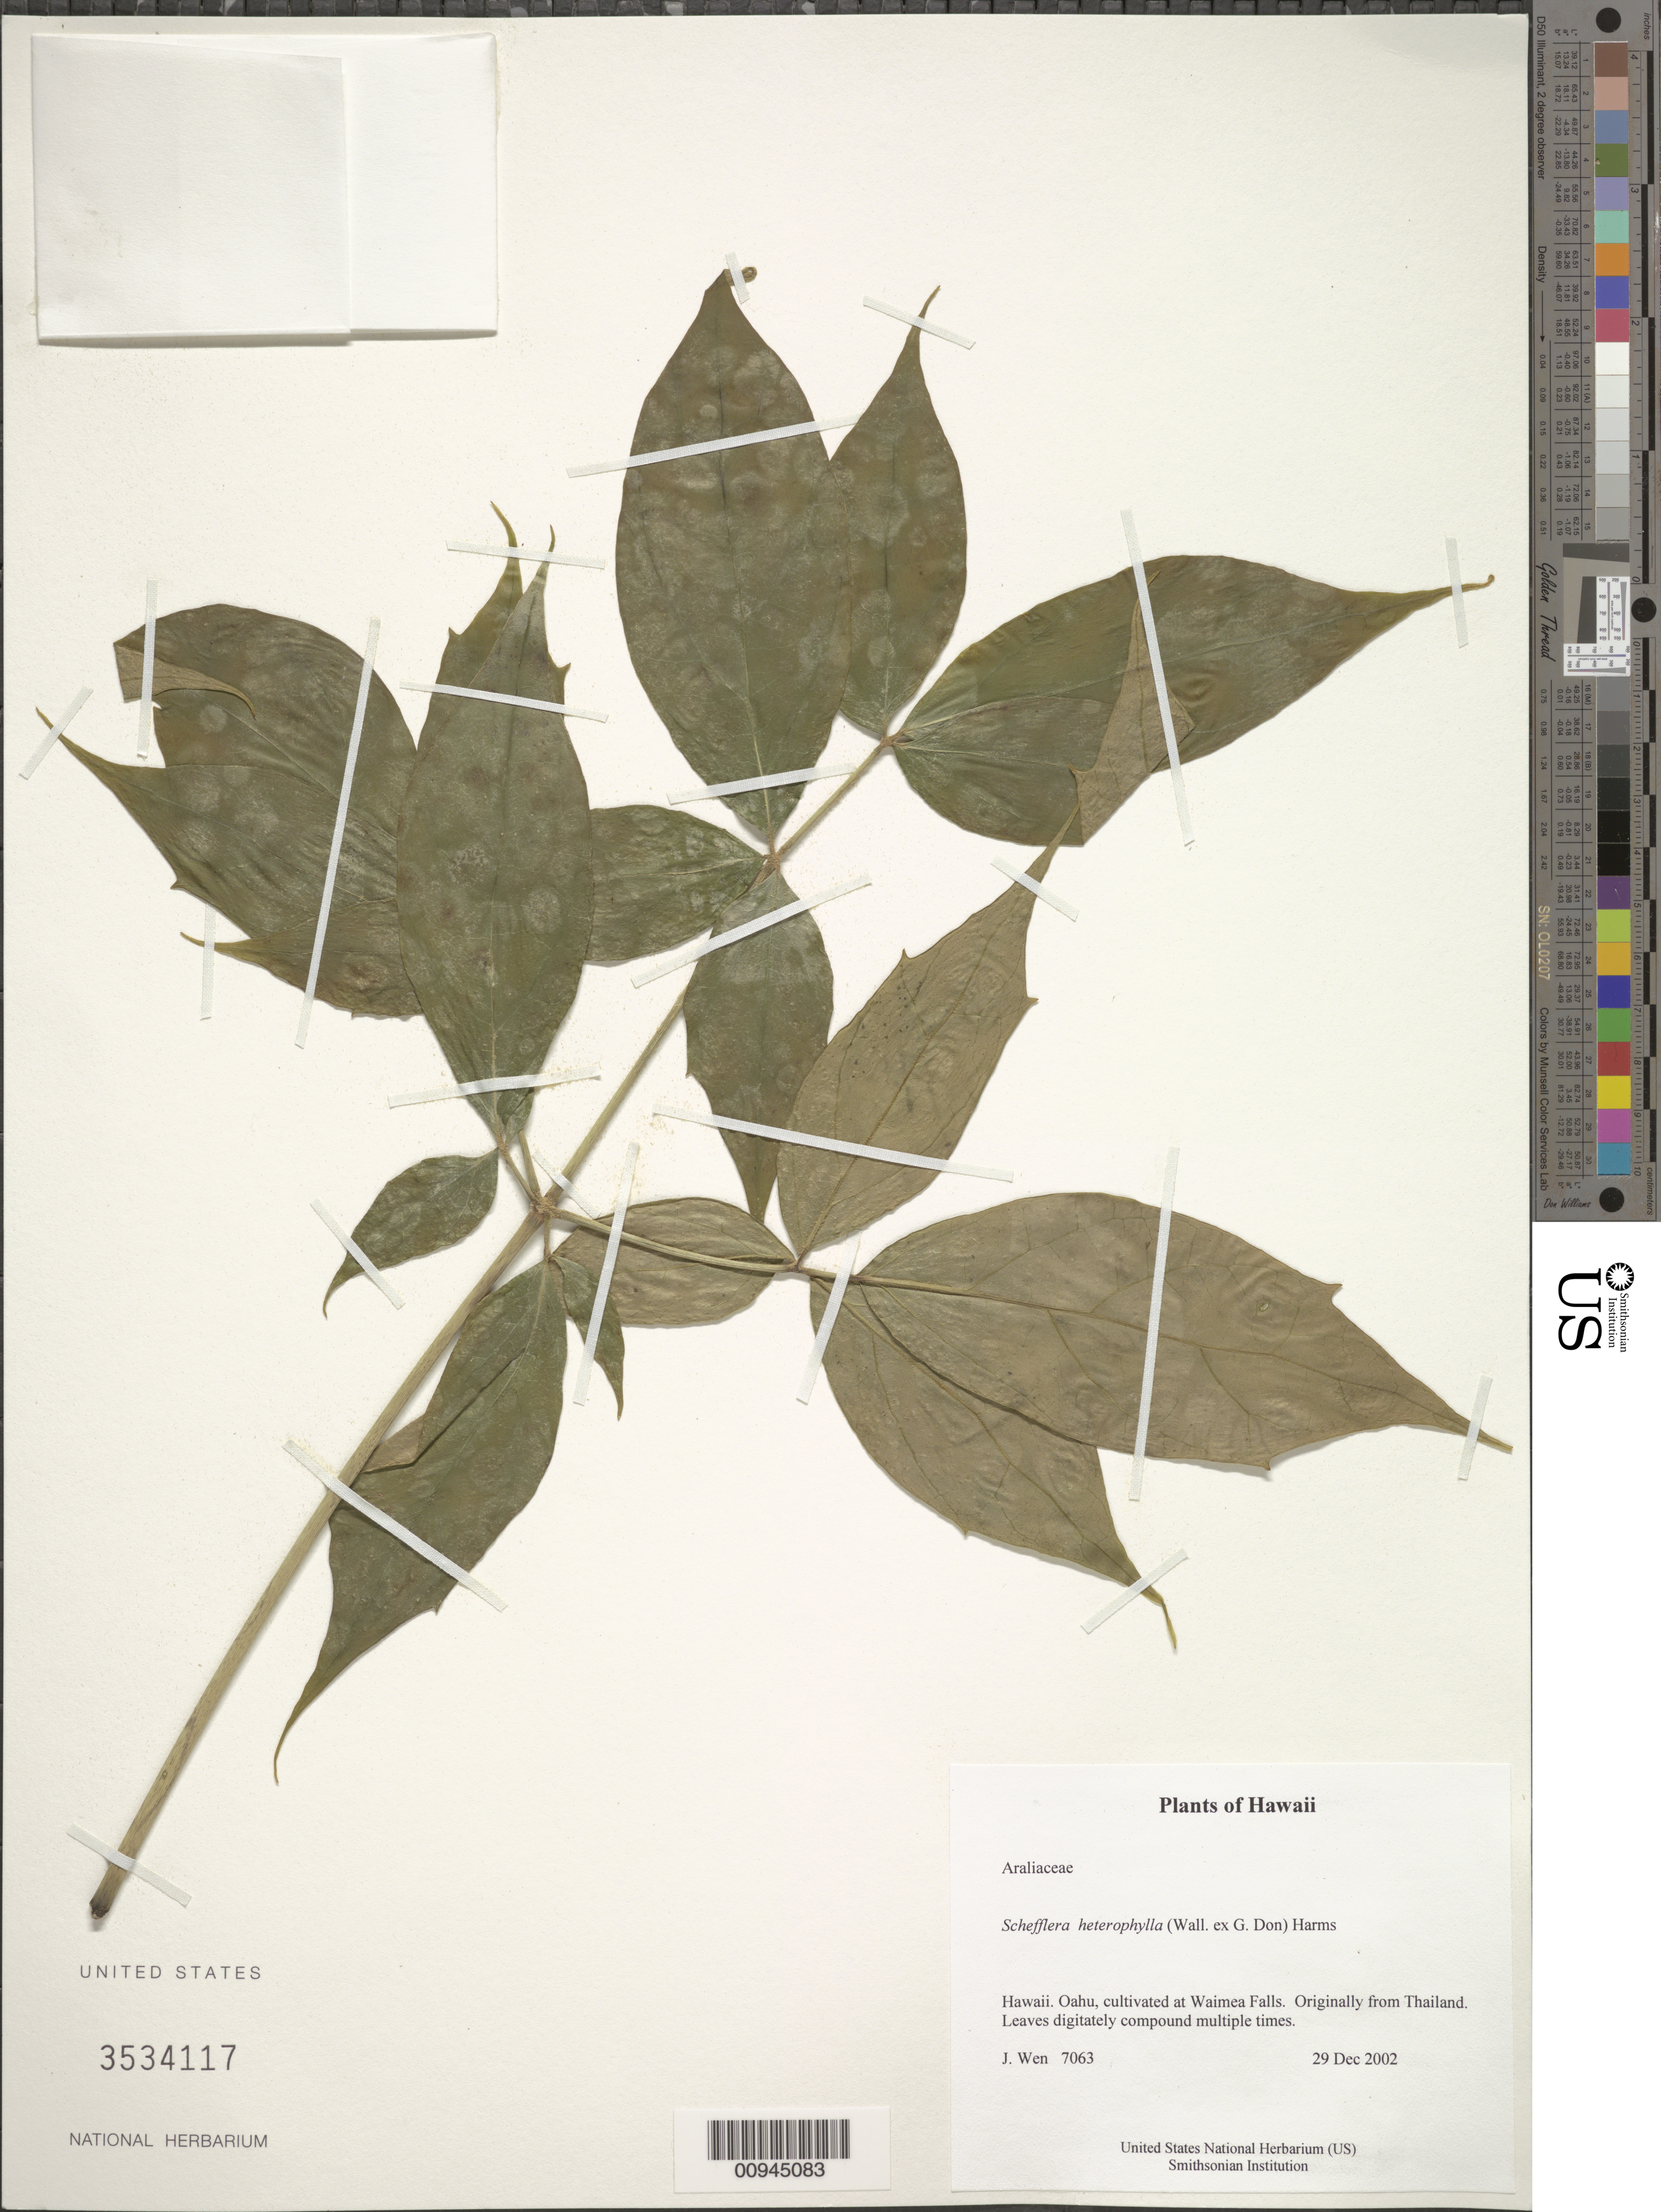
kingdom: Plantae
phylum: Tracheophyta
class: Magnoliopsida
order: Apiales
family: Araliaceae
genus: Heptapleurum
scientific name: Heptapleurum heptaphyllum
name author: (L.) Y.F. Deng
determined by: Wagner, W. L., (BOT), Smithsonian Institution - National Museum of Natural History (UNITED STATES)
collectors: J. Wen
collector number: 7063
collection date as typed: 29 Dec 2002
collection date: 2002-12-29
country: United States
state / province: Hawaii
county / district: Honolulu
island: Oahu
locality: Oahu, cultivated at Waimea Falls. Originally from Thailand.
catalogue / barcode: US 3534117